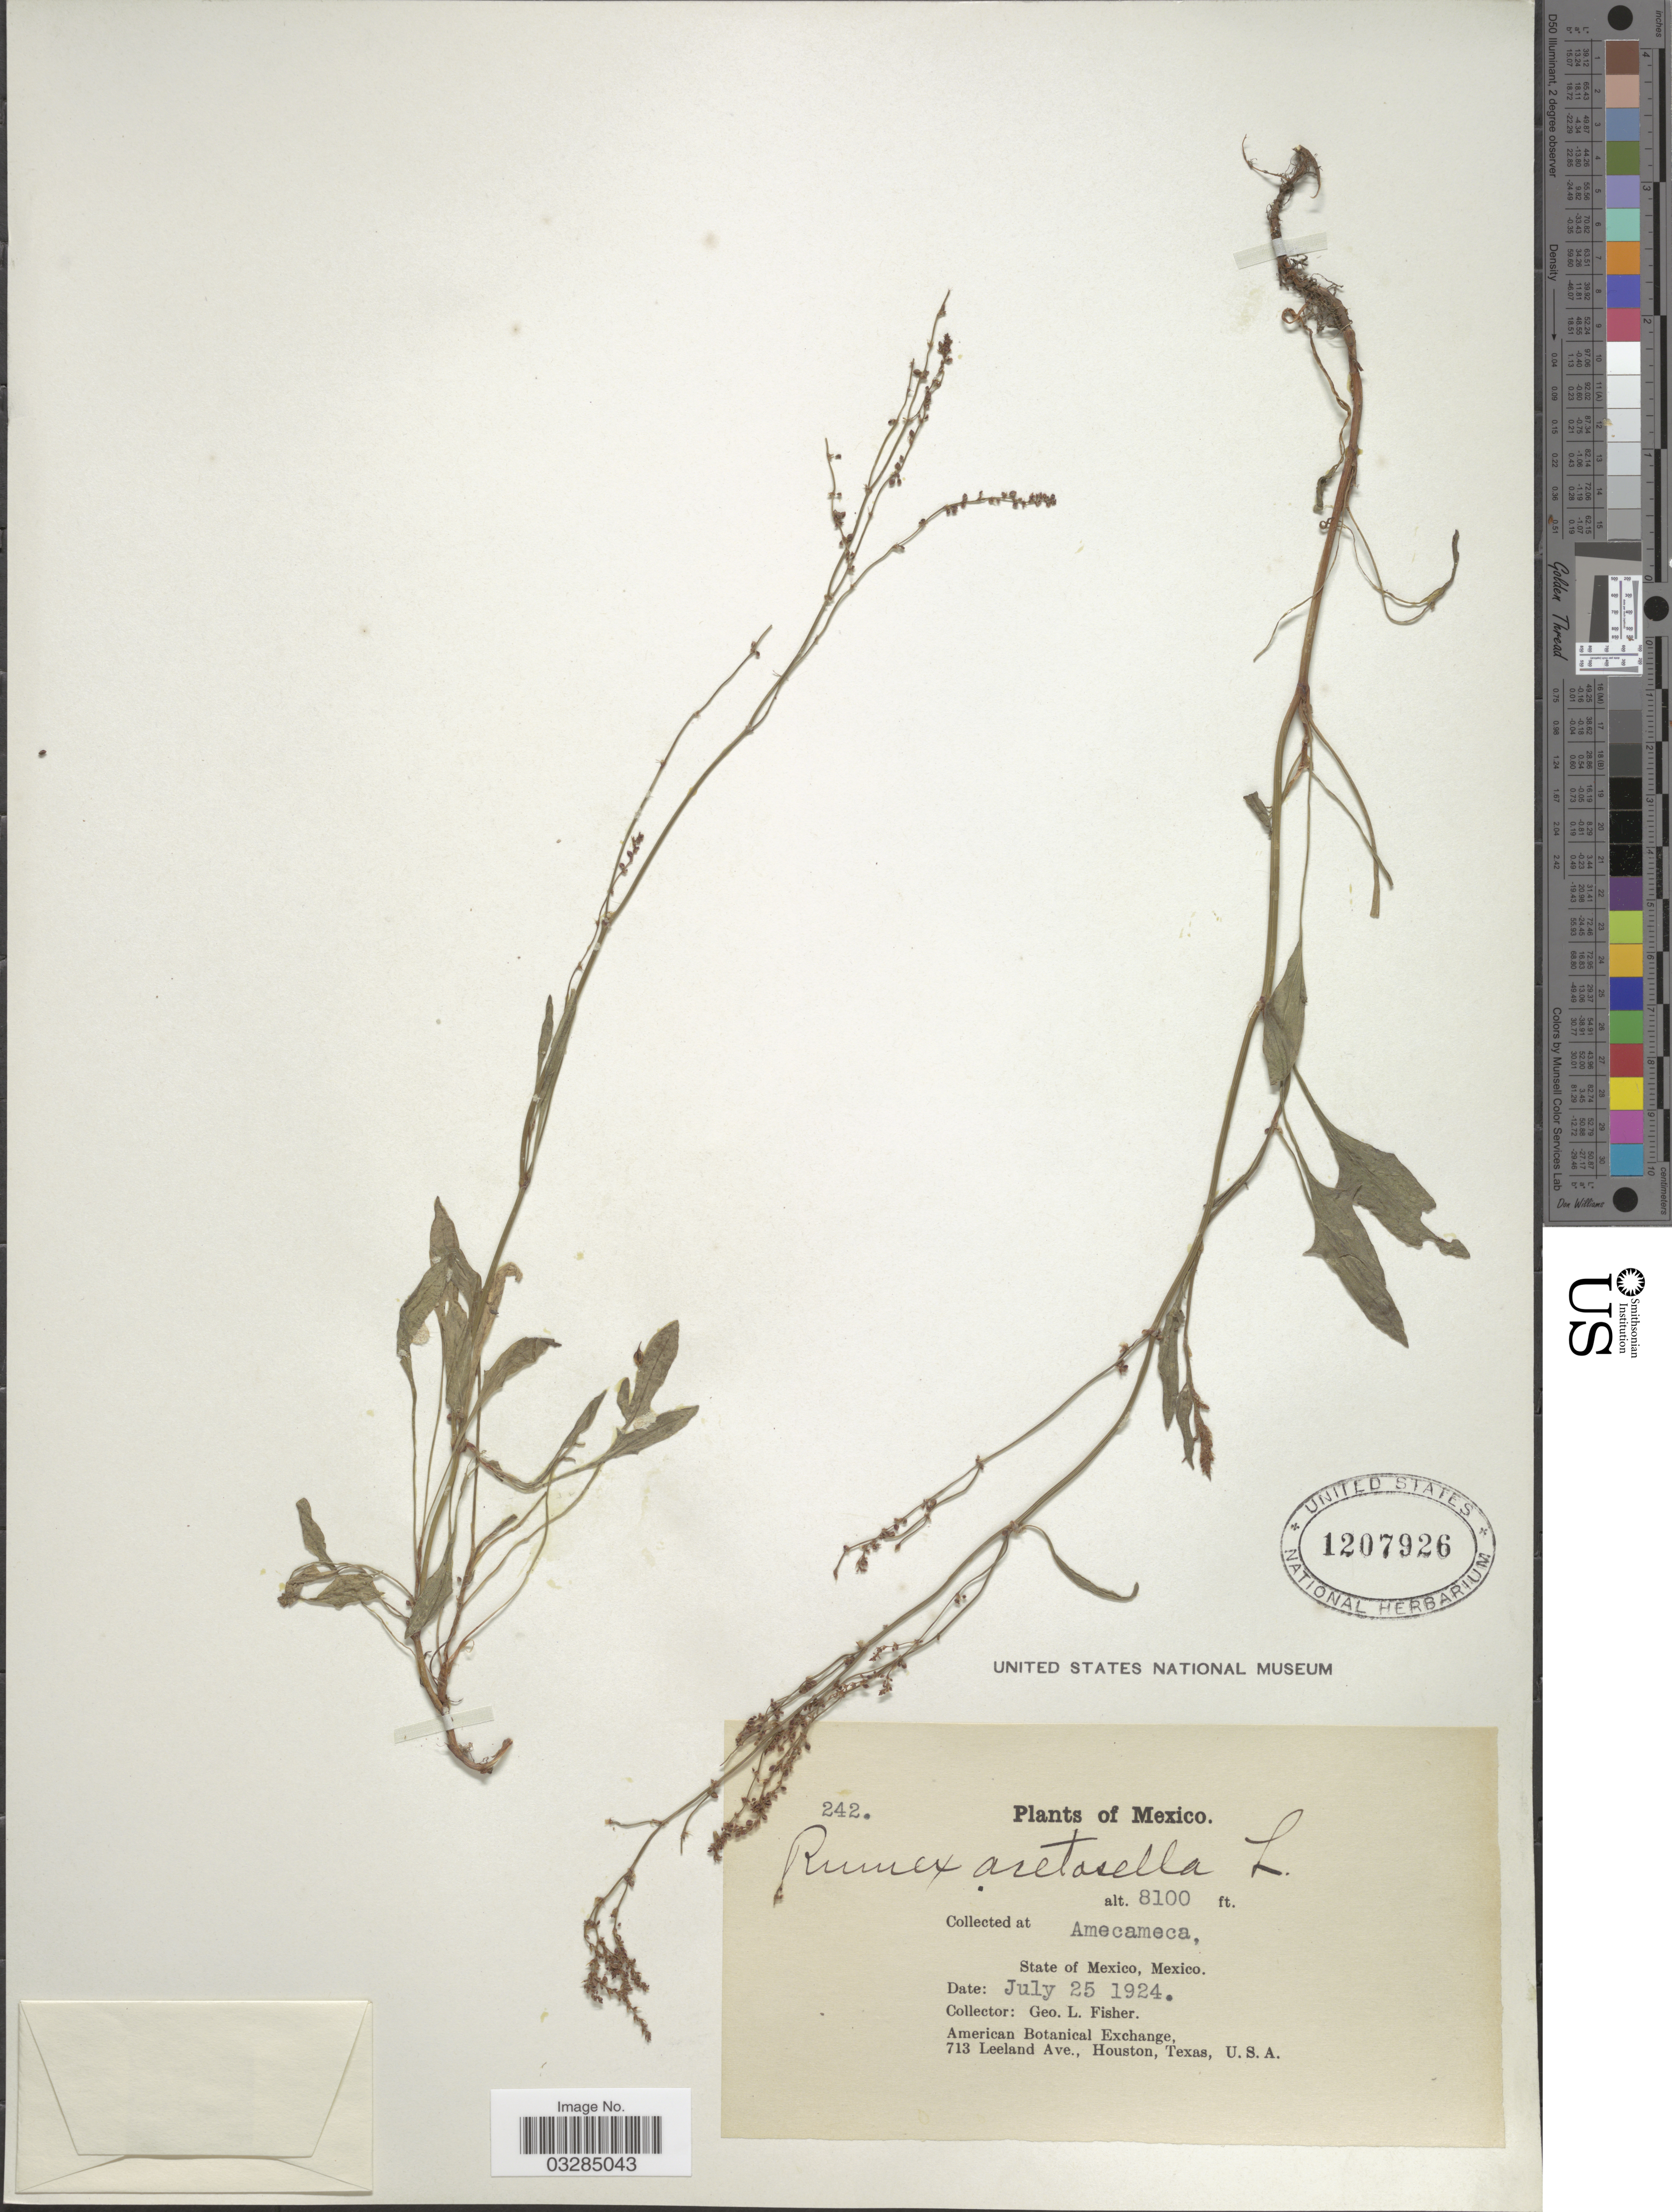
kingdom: Plantae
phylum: Tracheophyta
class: Magnoliopsida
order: Caryophyllales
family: Polygonaceae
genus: Rumex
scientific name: Rumex acetosella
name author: L.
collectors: G. L. Fisher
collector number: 242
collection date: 1924-07-25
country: Mexico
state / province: México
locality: Amecameca.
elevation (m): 2469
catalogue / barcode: US 1207926